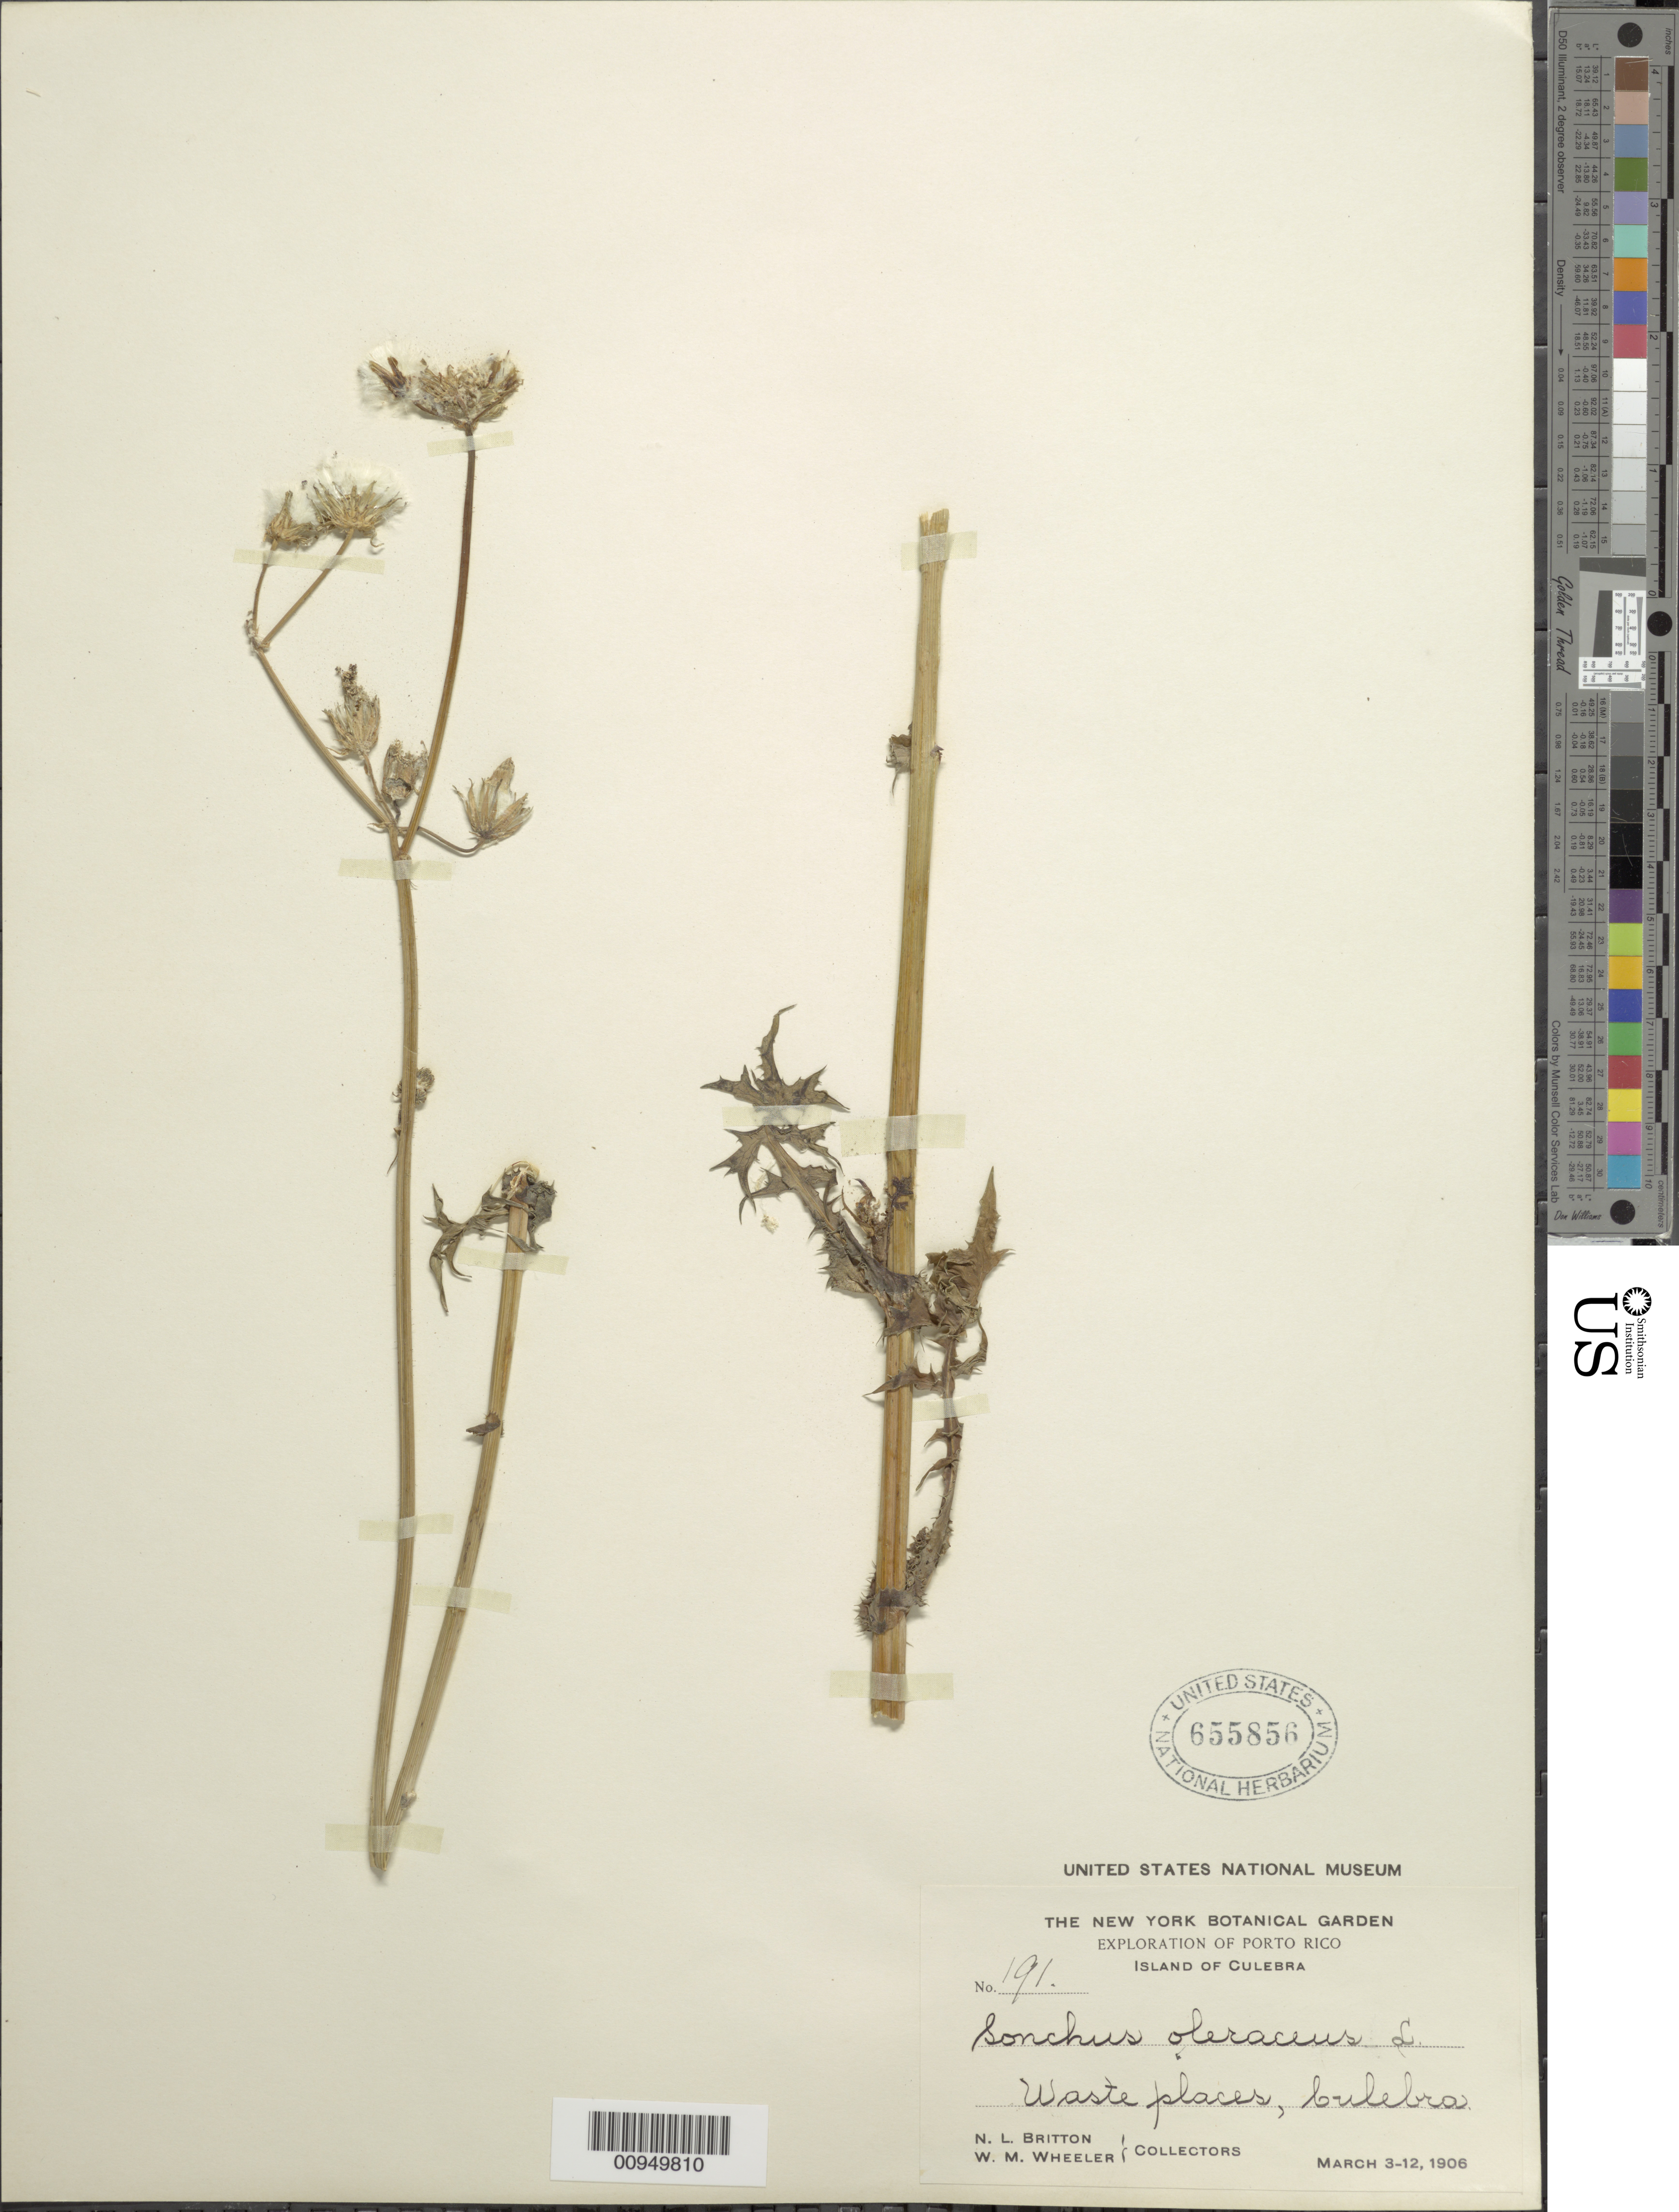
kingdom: Plantae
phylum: Tracheophyta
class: Magnoliopsida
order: Asterales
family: Asteraceae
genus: Sonchus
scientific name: Sonchus oleraceus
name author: L.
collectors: N. Britton & W. Wheeler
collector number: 191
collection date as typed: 03 Mar 1906 to 12 Mar 1906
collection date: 1906-03-03/1906-03-12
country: Puerto Rico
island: Culebra I.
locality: Culebra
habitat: Waste places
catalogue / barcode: US 655856